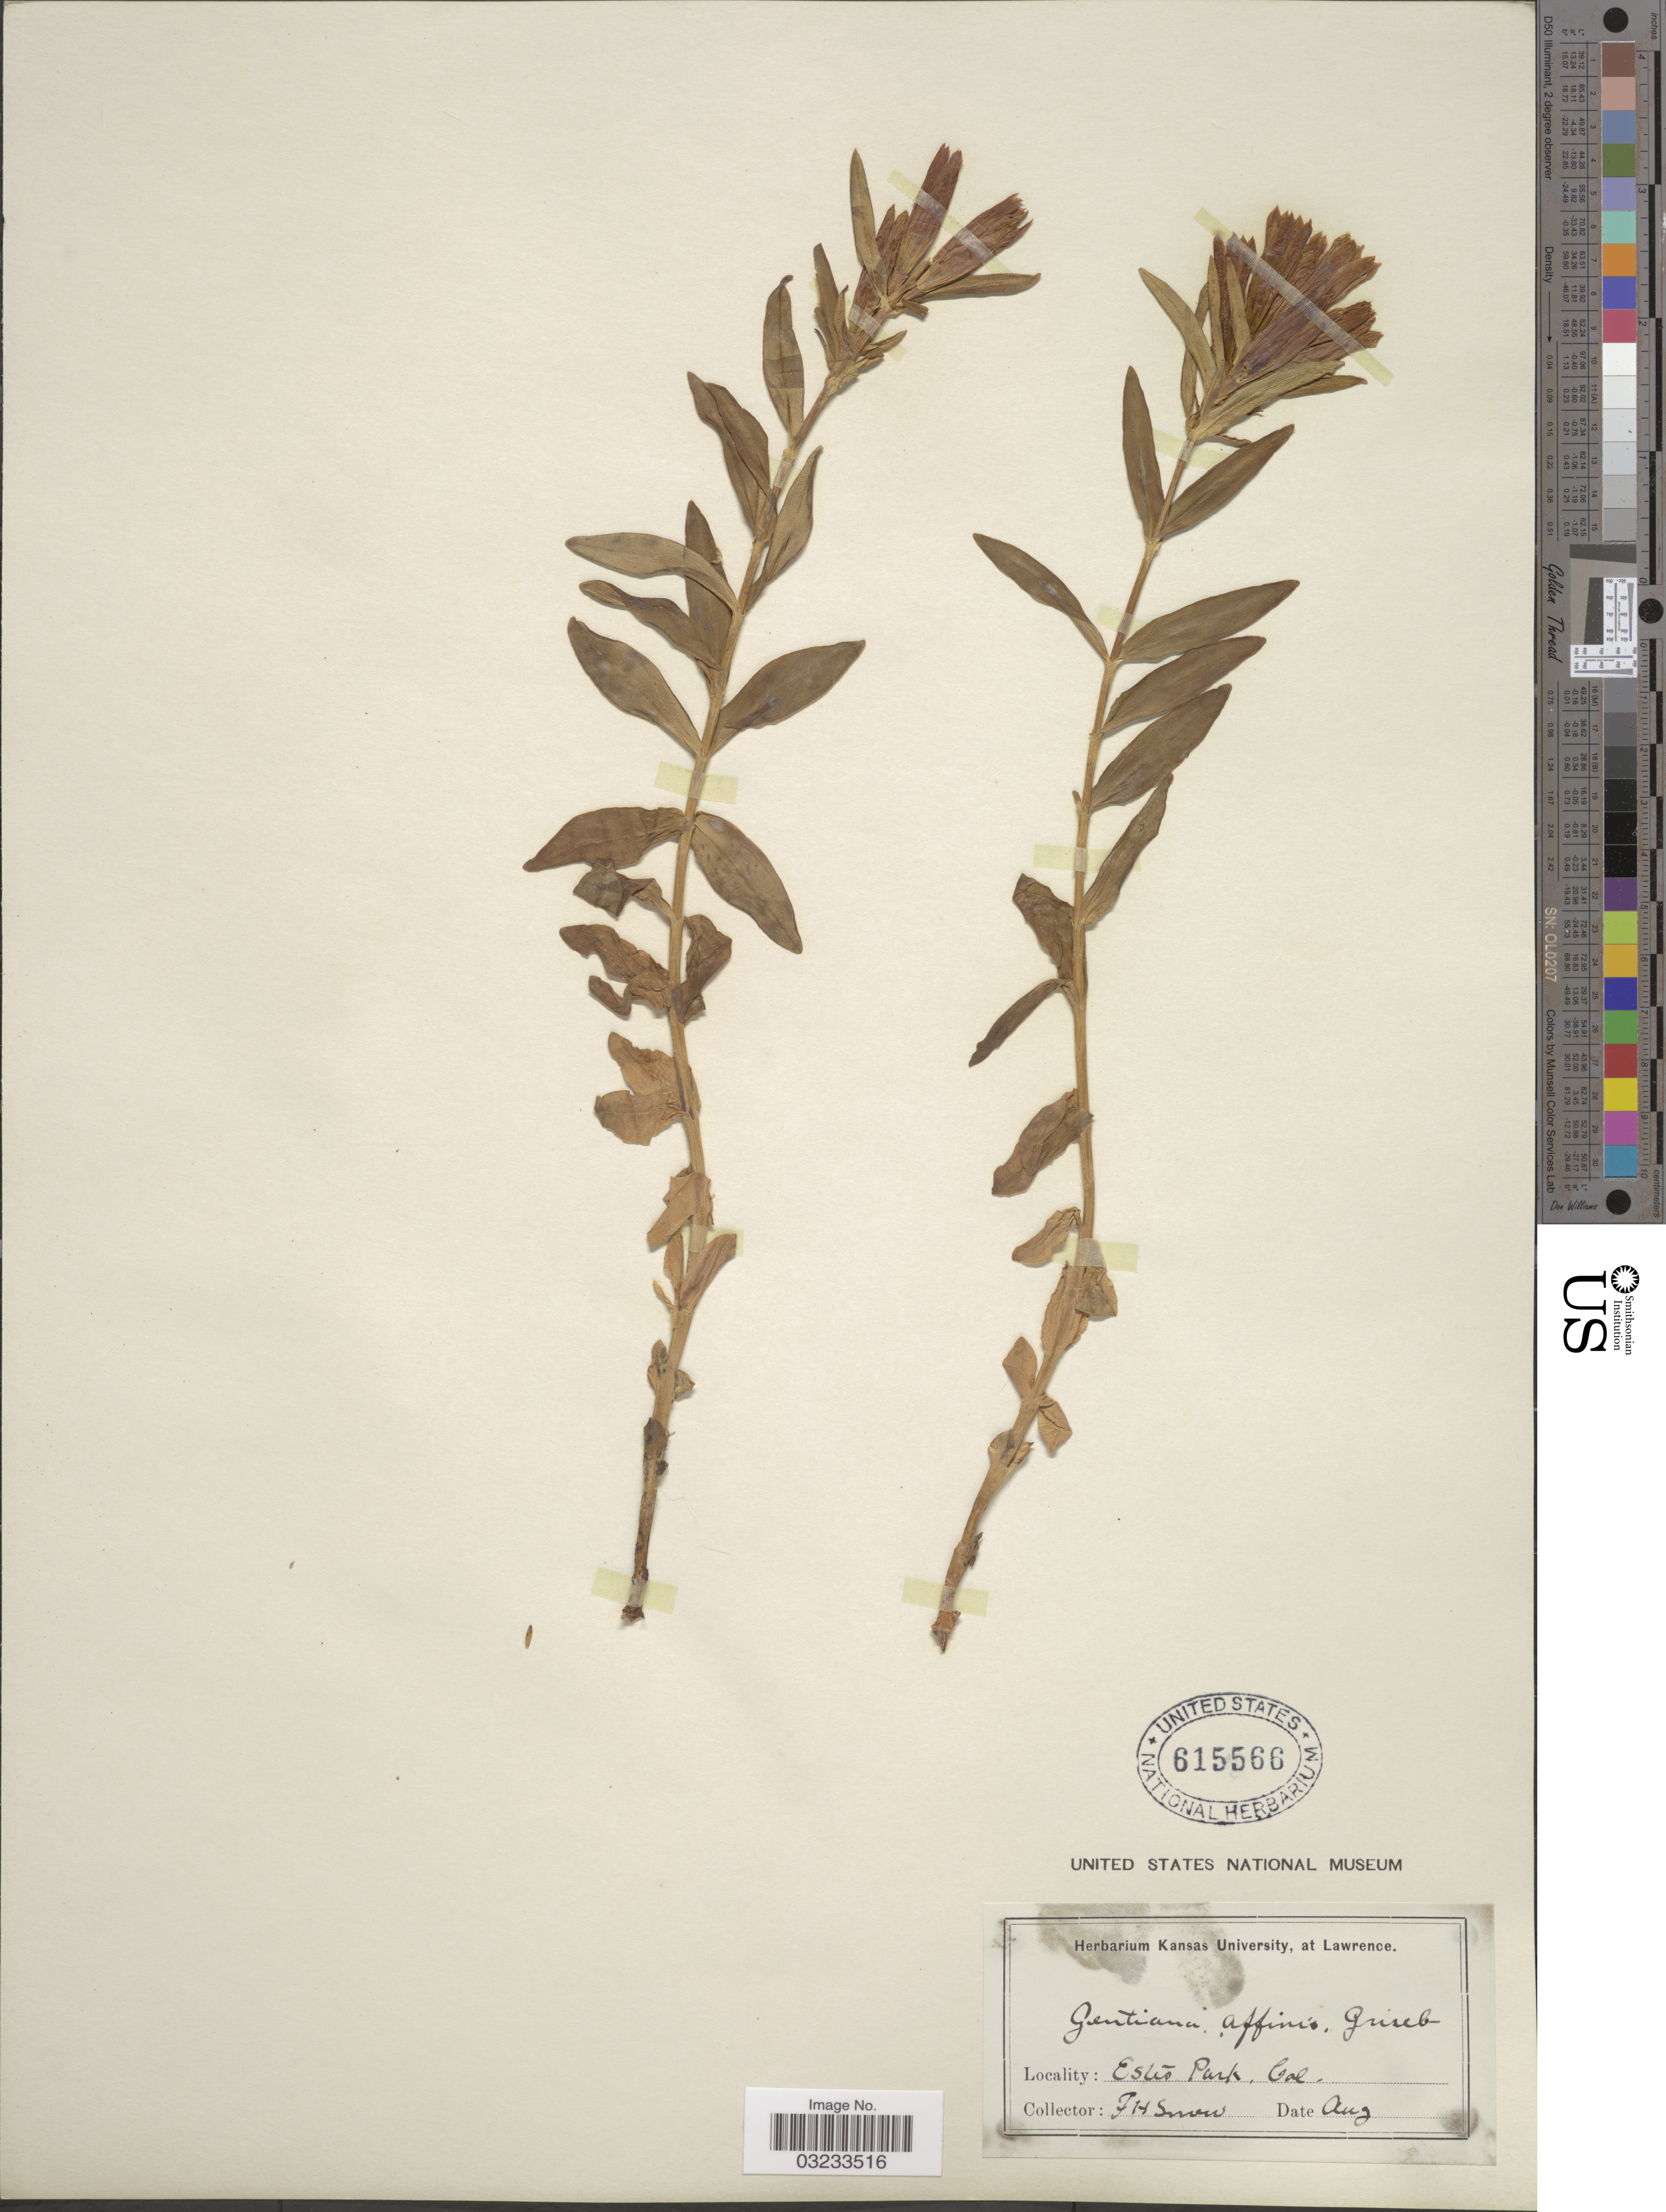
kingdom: Plantae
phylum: Tracheophyta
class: Magnoliopsida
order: Gentianales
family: Gentianaceae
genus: Gentiana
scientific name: Gentiana affinis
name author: Griseb.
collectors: F. H. Snow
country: United States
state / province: Colorado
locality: Estes Park.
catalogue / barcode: US 615566